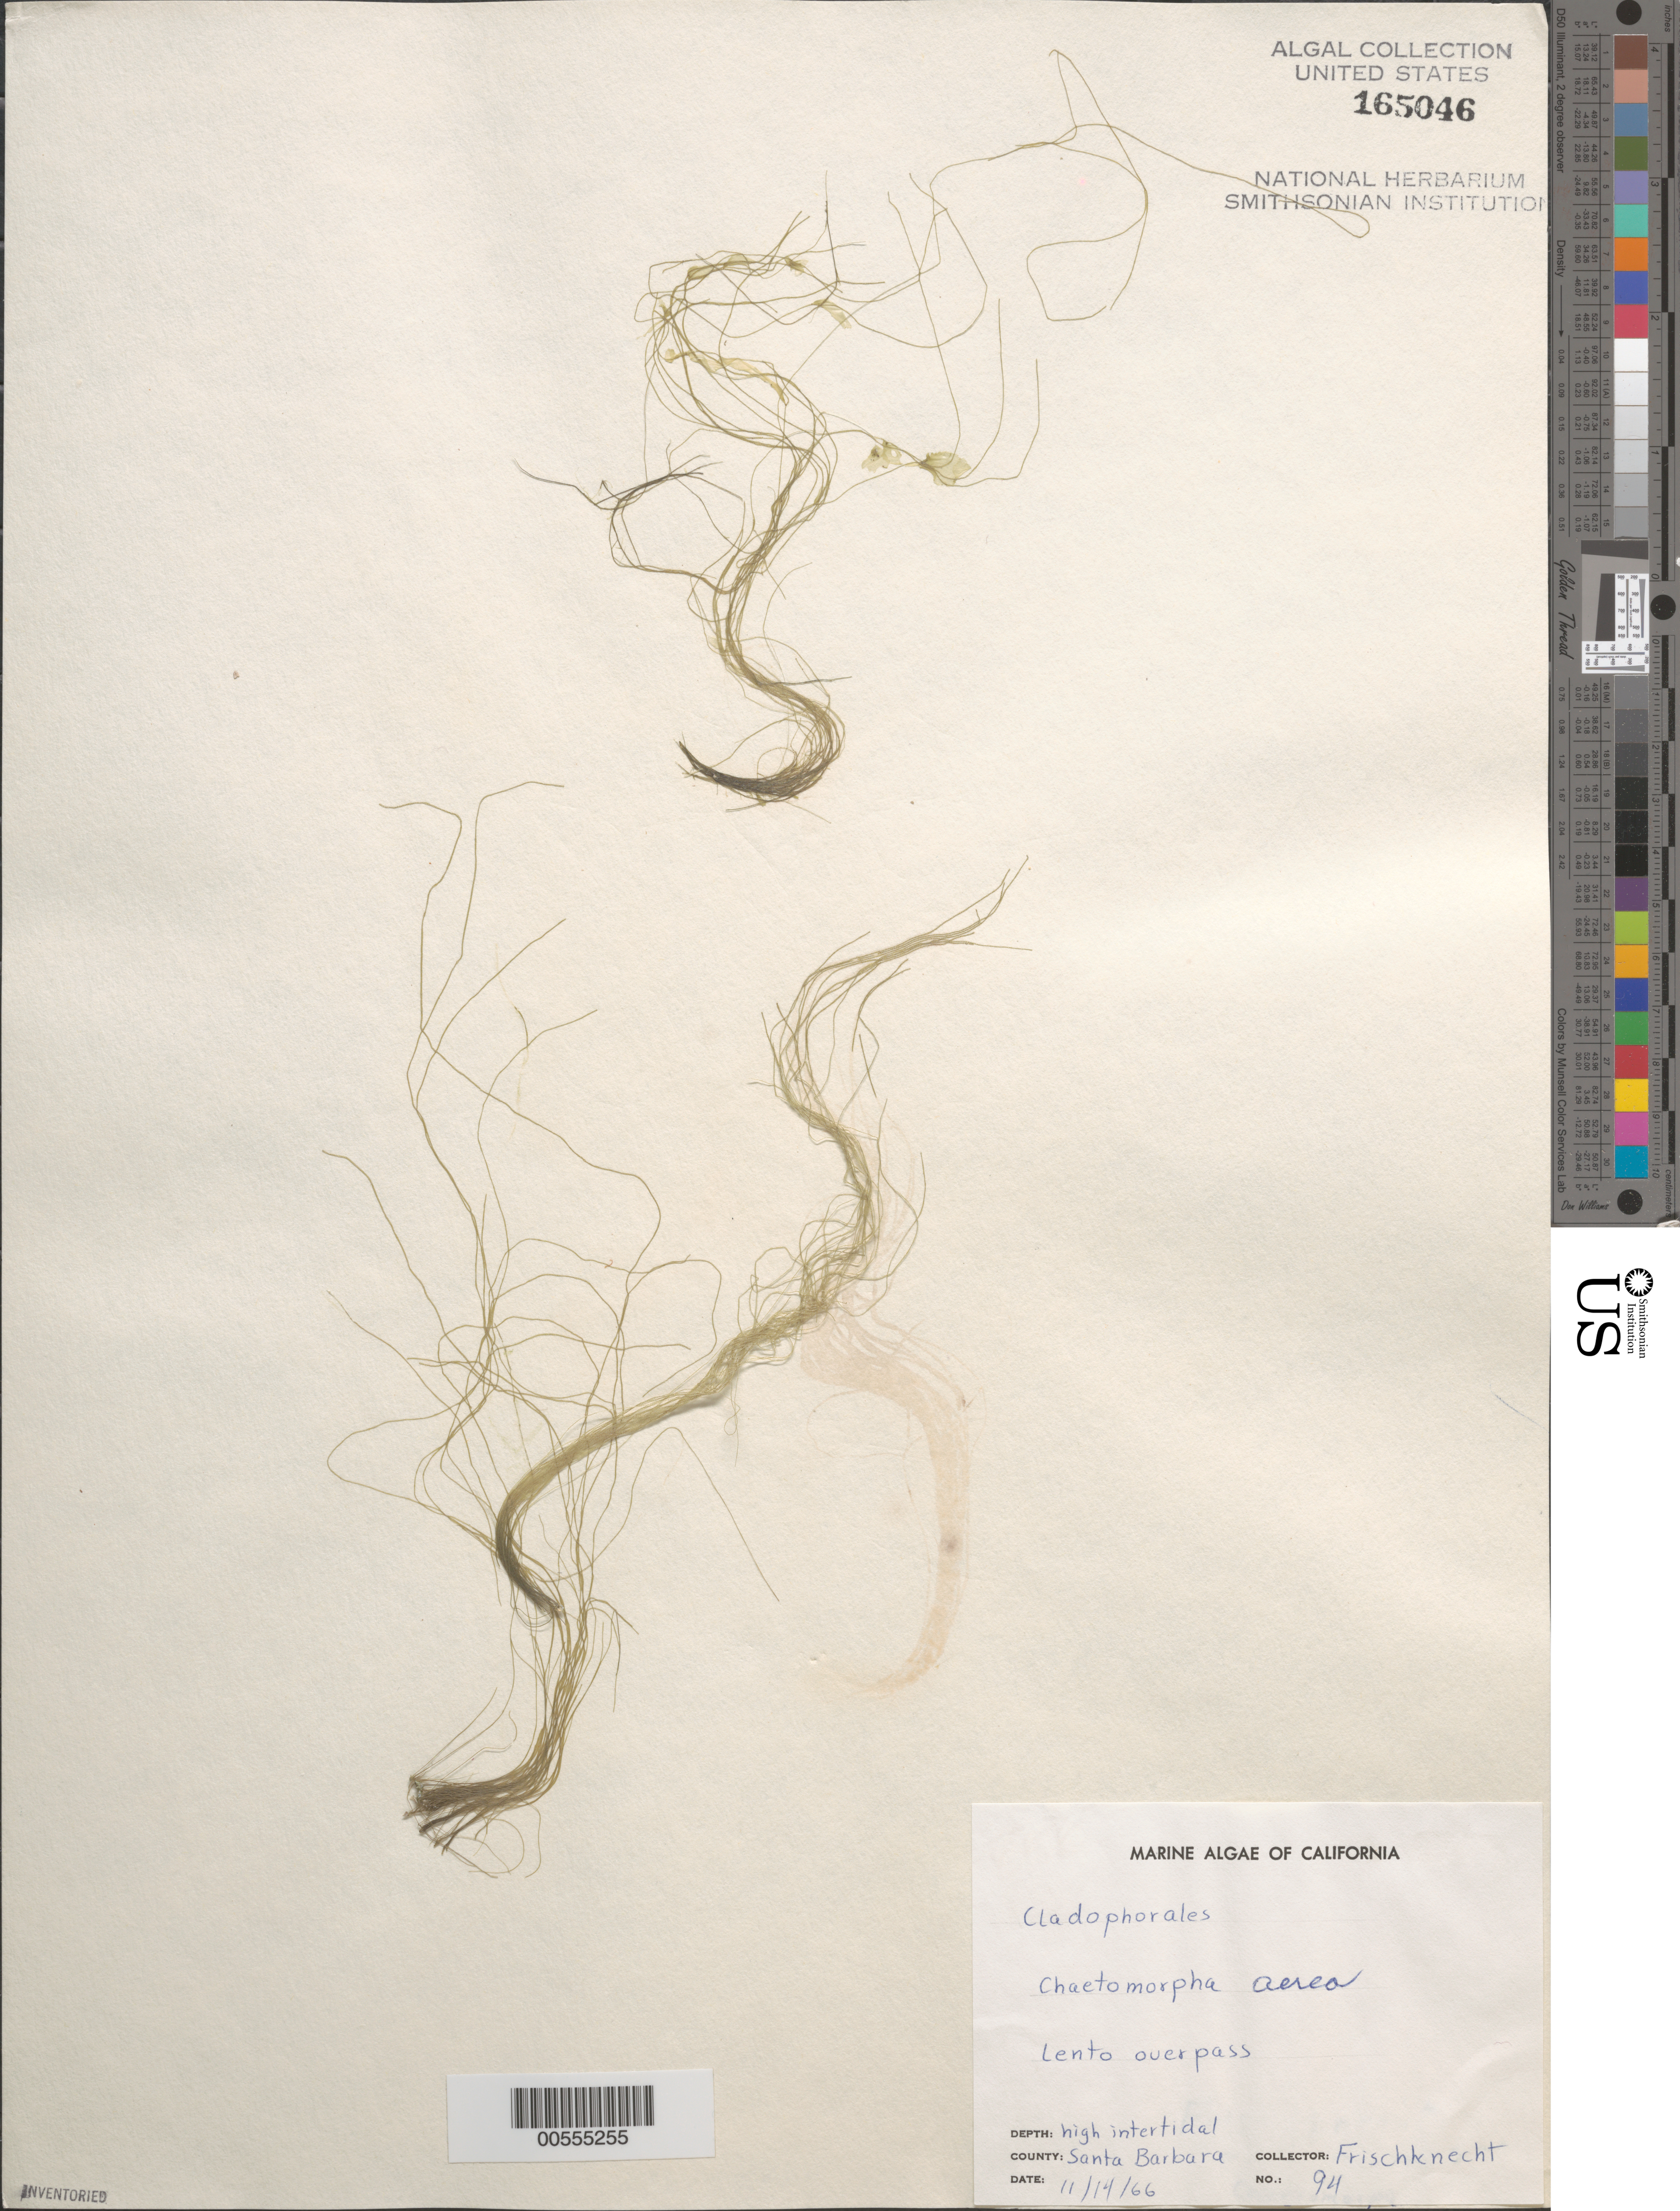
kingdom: Plantae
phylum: Chlorophyta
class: Ulvophyceae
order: Cladophorales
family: Cladophoraceae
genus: Chaetomorpha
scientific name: Chaetomorpha aerea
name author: (Dillwyn) Kütz.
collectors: -. Frischknecht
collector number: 94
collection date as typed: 14 Nov 1966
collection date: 1966-11-14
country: United States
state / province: California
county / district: Santa Barbara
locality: Lento Overpass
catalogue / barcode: US 165046